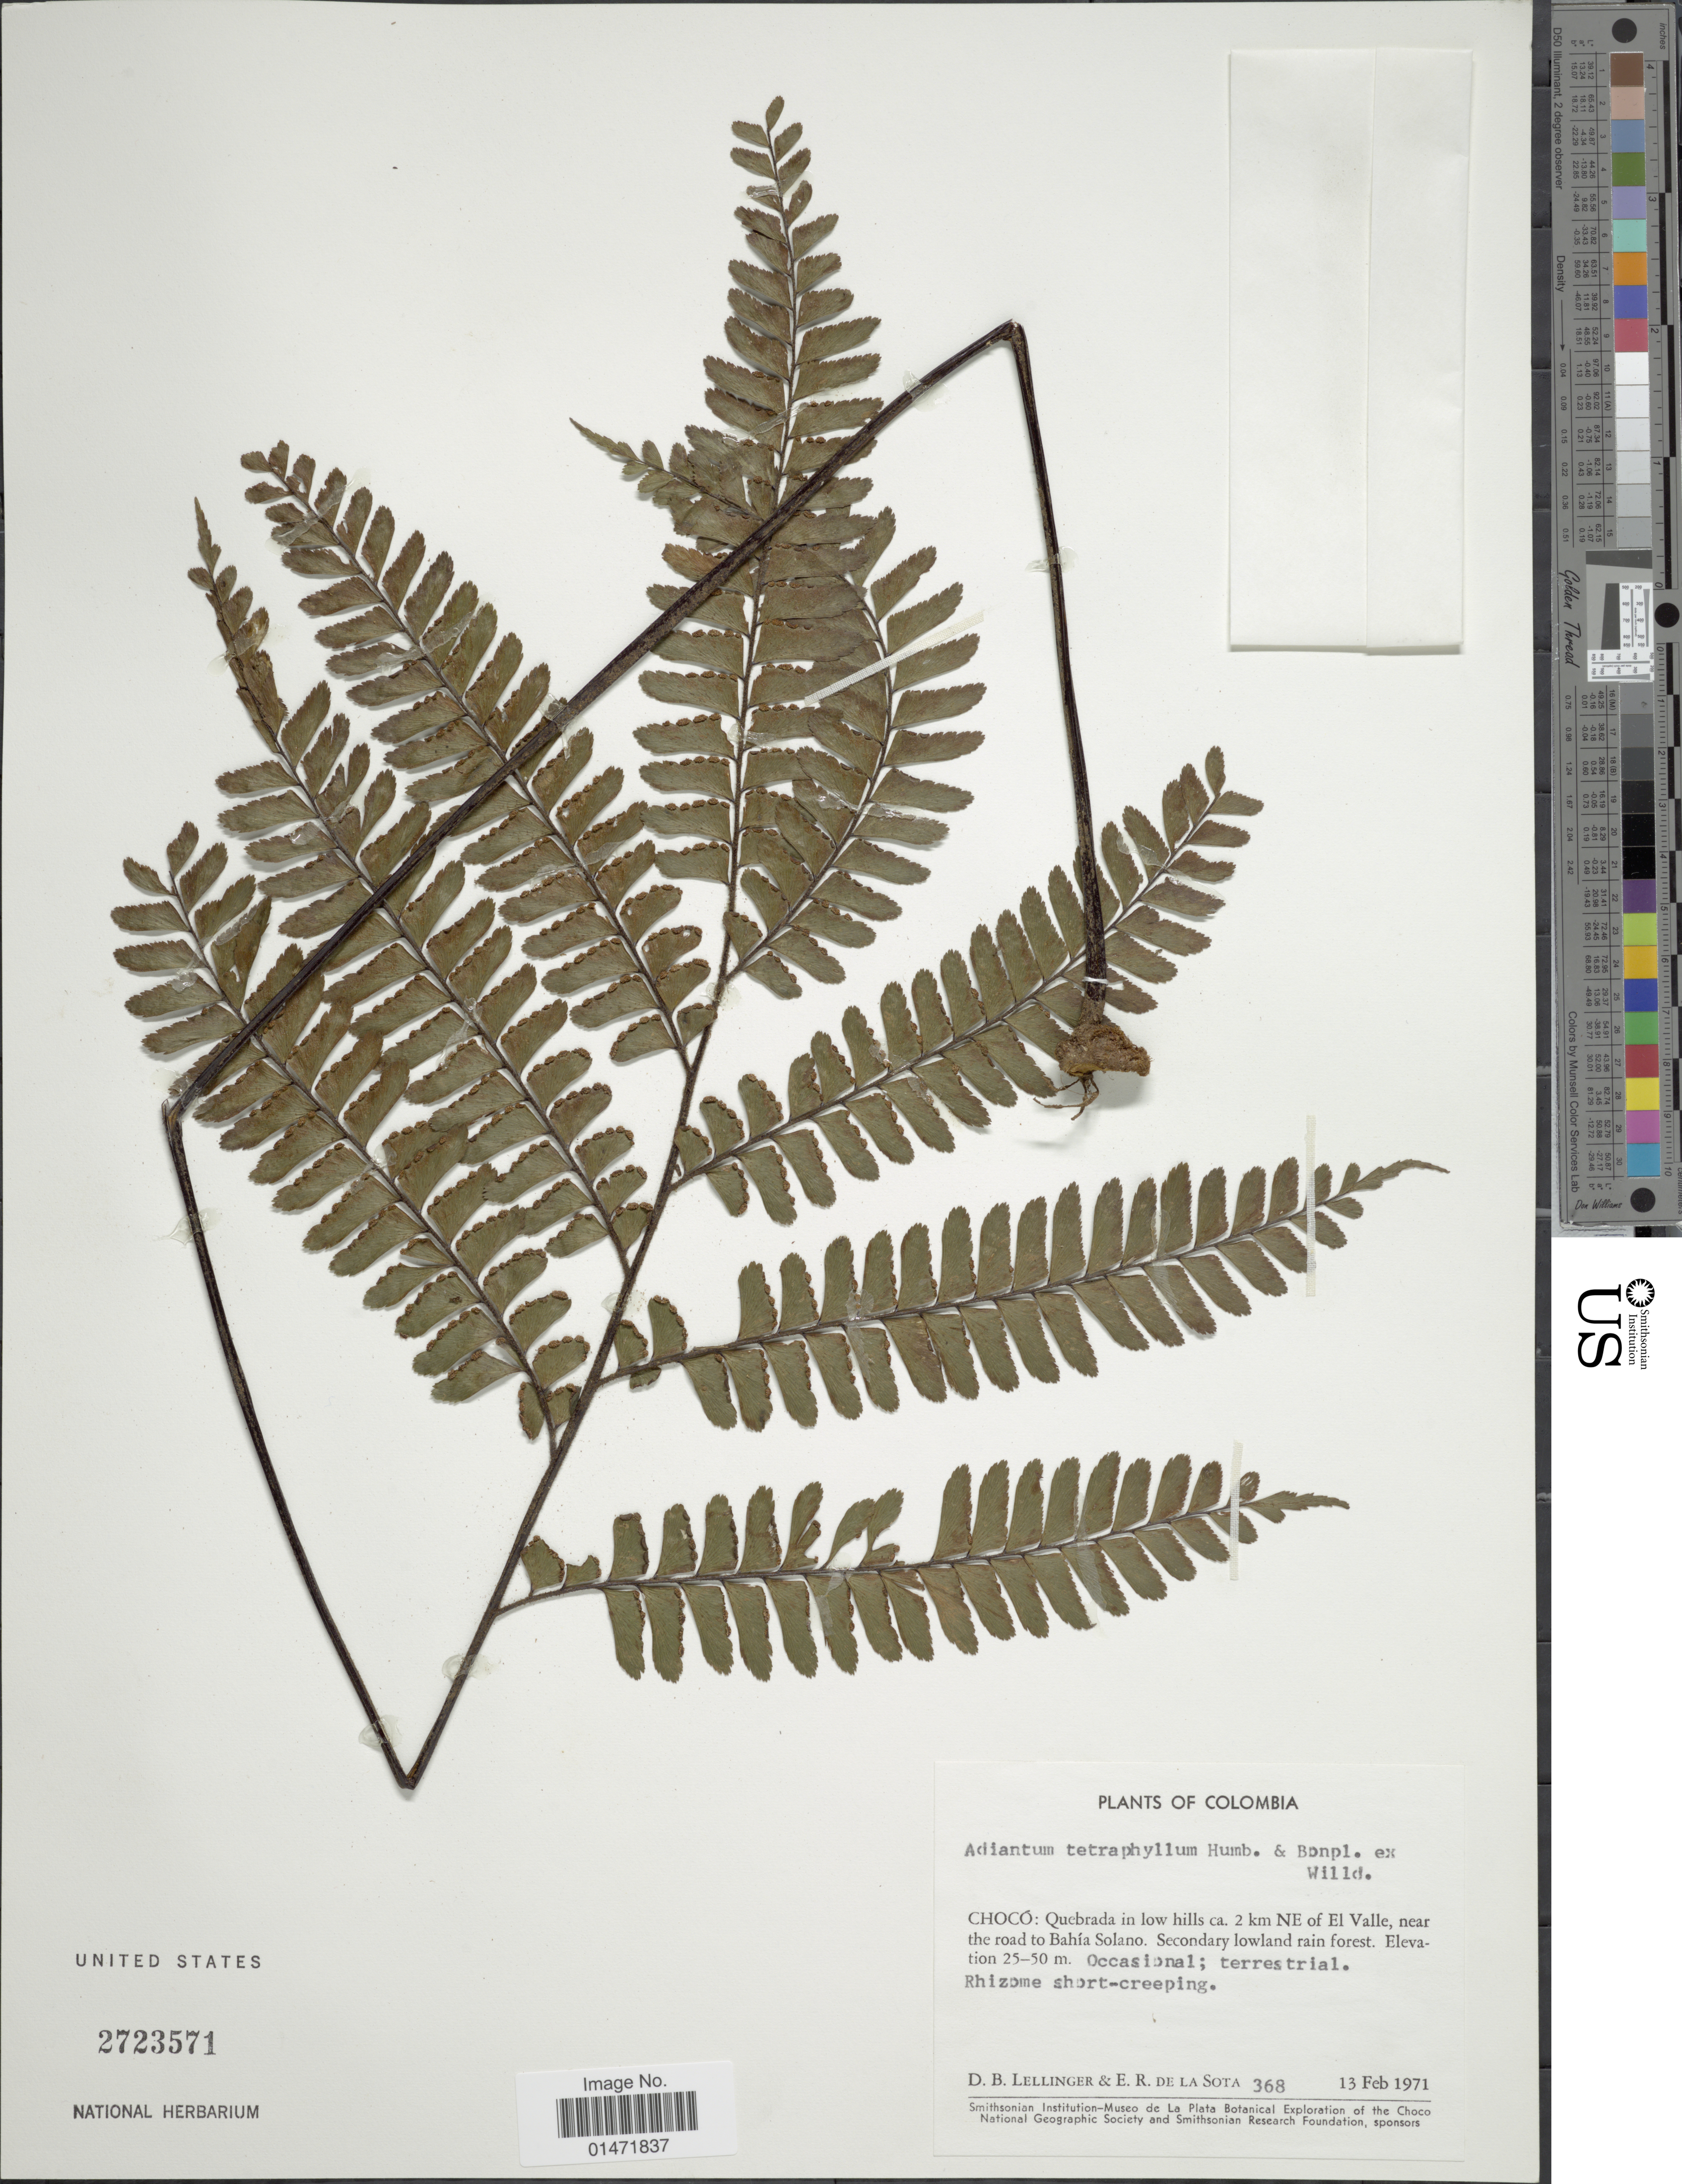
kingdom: Plantae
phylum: Tracheophyta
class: Polypodiopsida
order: Polypodiales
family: Pteridaceae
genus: Adiantum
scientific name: Adiantum tetraphyllum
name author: Humb. & Bonpl. ex Willd.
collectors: D. B. Lellinger & E. R. de la Sota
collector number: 368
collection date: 1971-02-13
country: Colombia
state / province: Chocó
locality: Quebrada in low hills ca. 2 km NE of El Valle, near the road to Bahía Solano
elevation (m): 25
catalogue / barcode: US 2723571